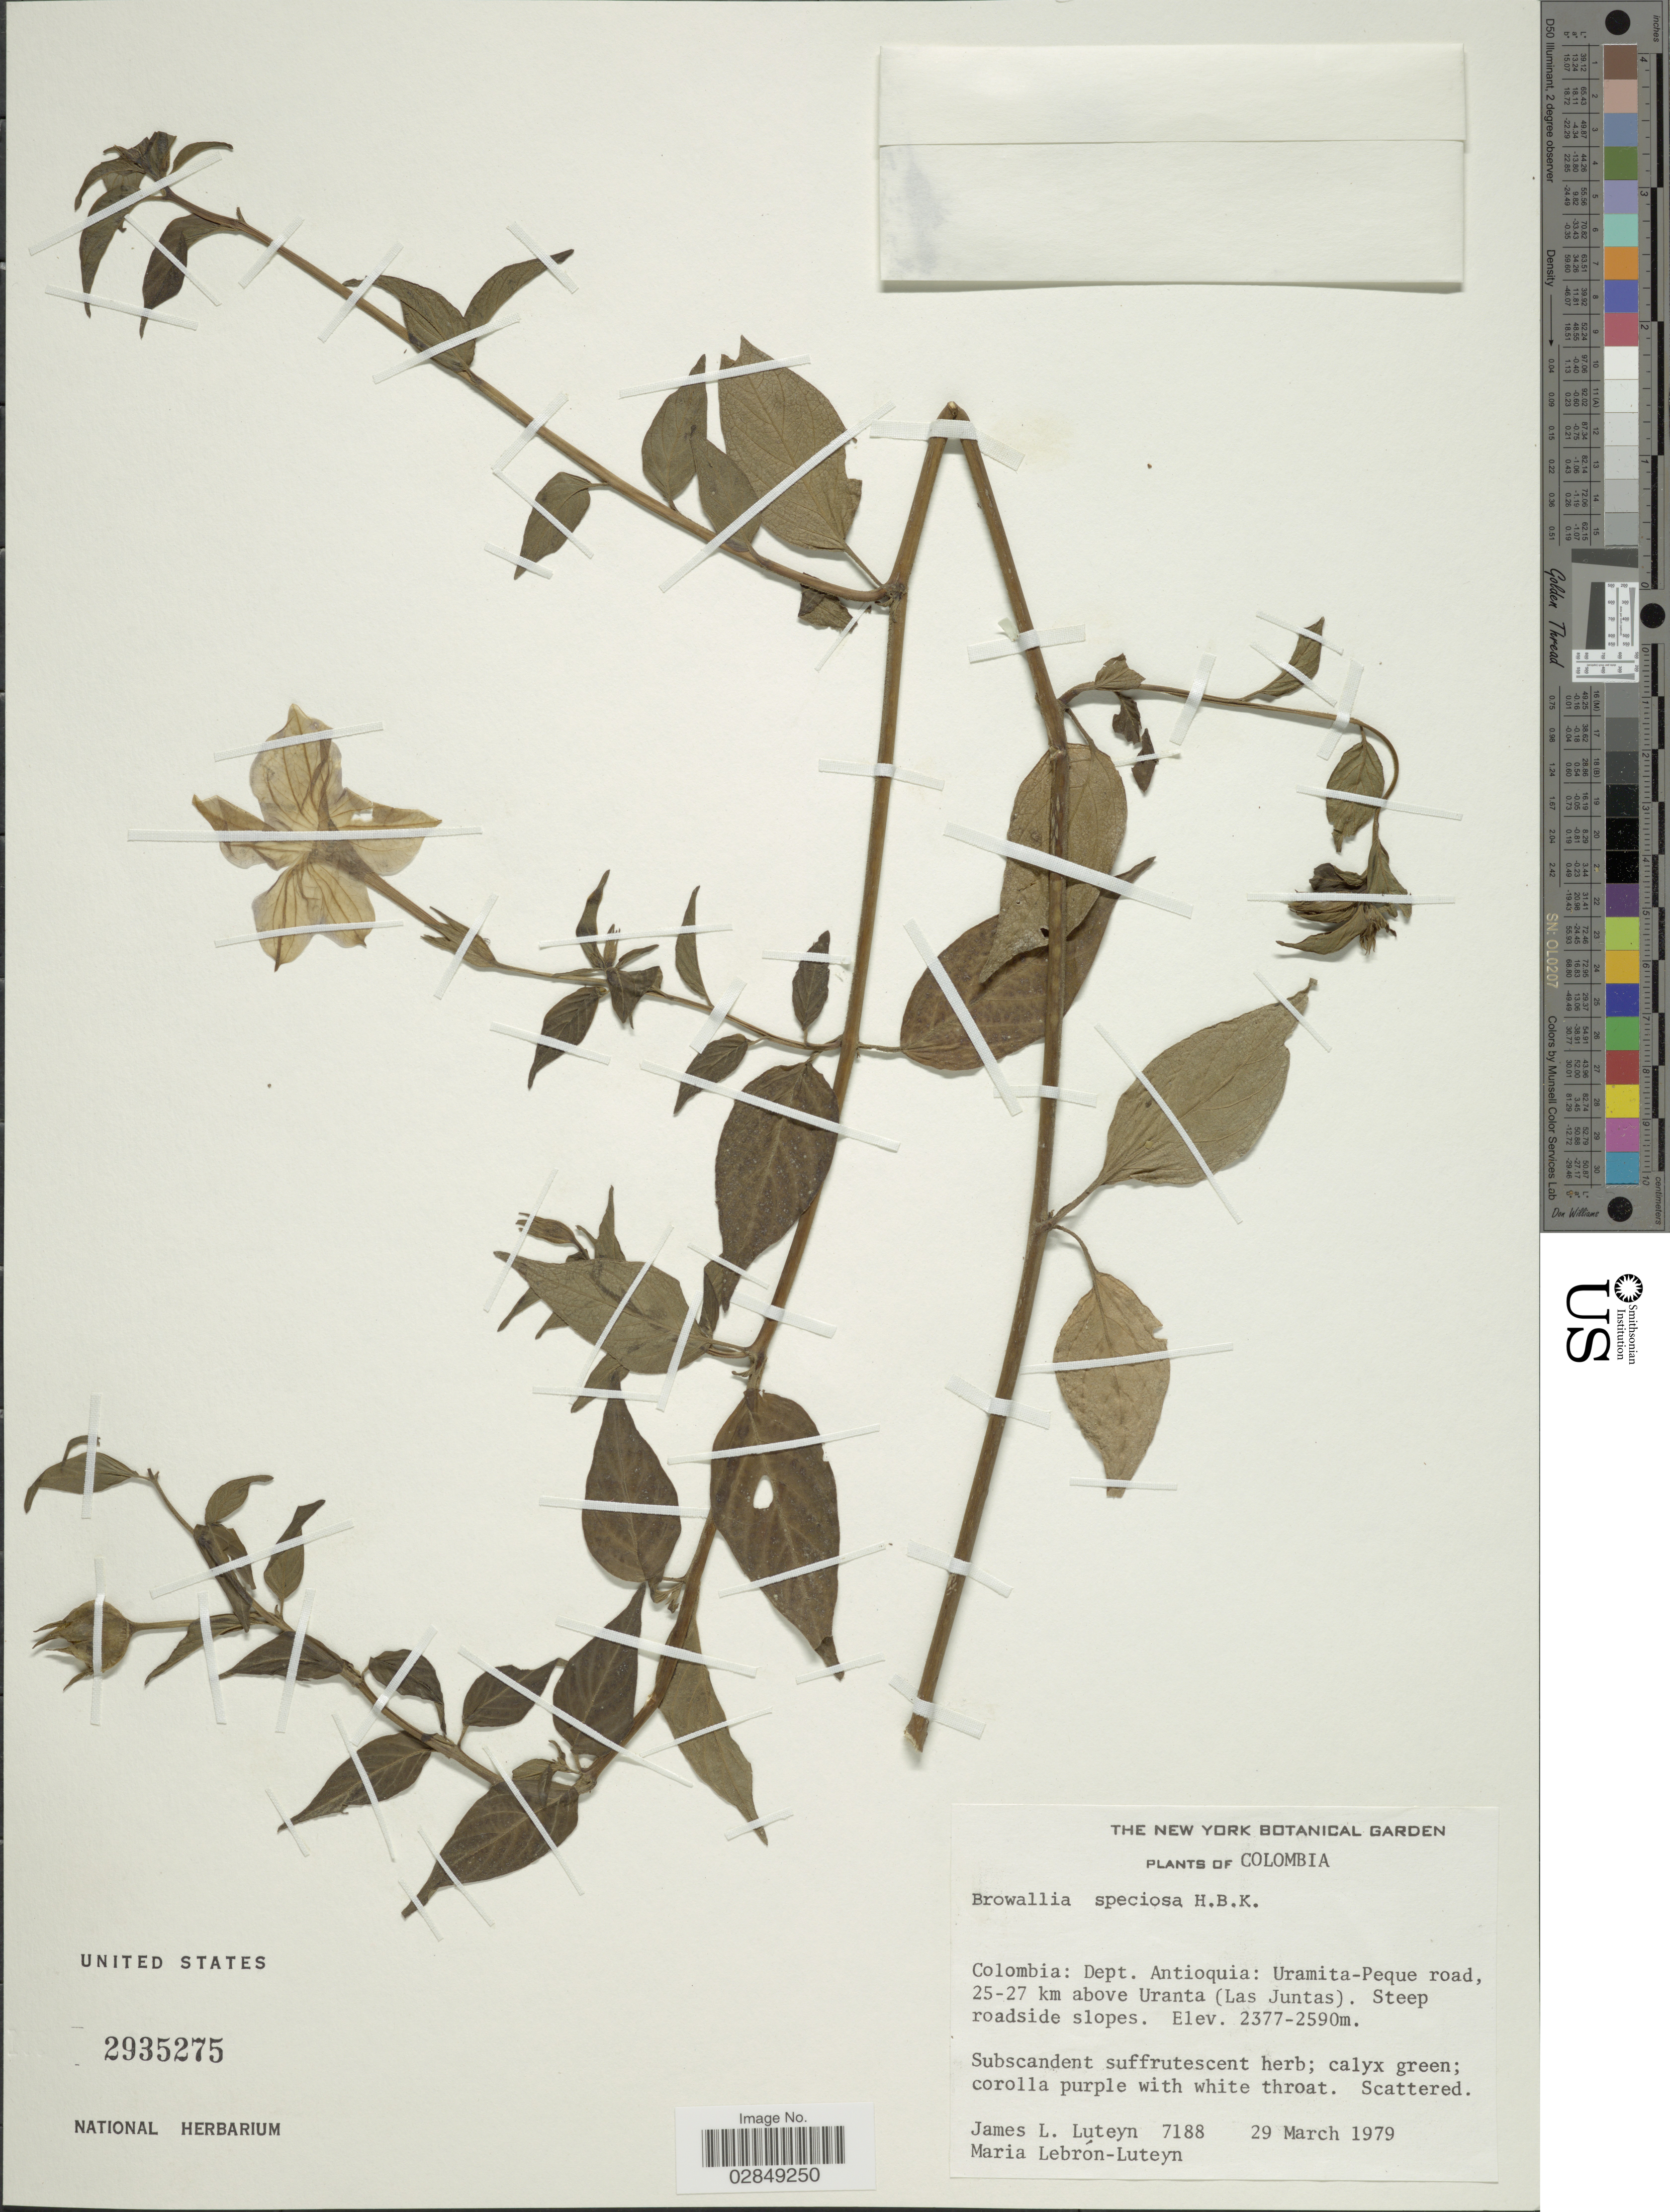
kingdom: Plantae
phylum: Tracheophyta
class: Magnoliopsida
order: Solanales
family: Solanaceae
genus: Browallia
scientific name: Browallia speciosa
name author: Hook.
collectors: J. L. Luteyn & M. L. Lebrón-Luteyn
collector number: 7188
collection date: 1979-03-29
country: Colombia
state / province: Antioquia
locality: Dept. Antioquia: Uramita-Peque road, 25-27 km above Uranta (Las Juntas).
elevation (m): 2377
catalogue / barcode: US 2935275